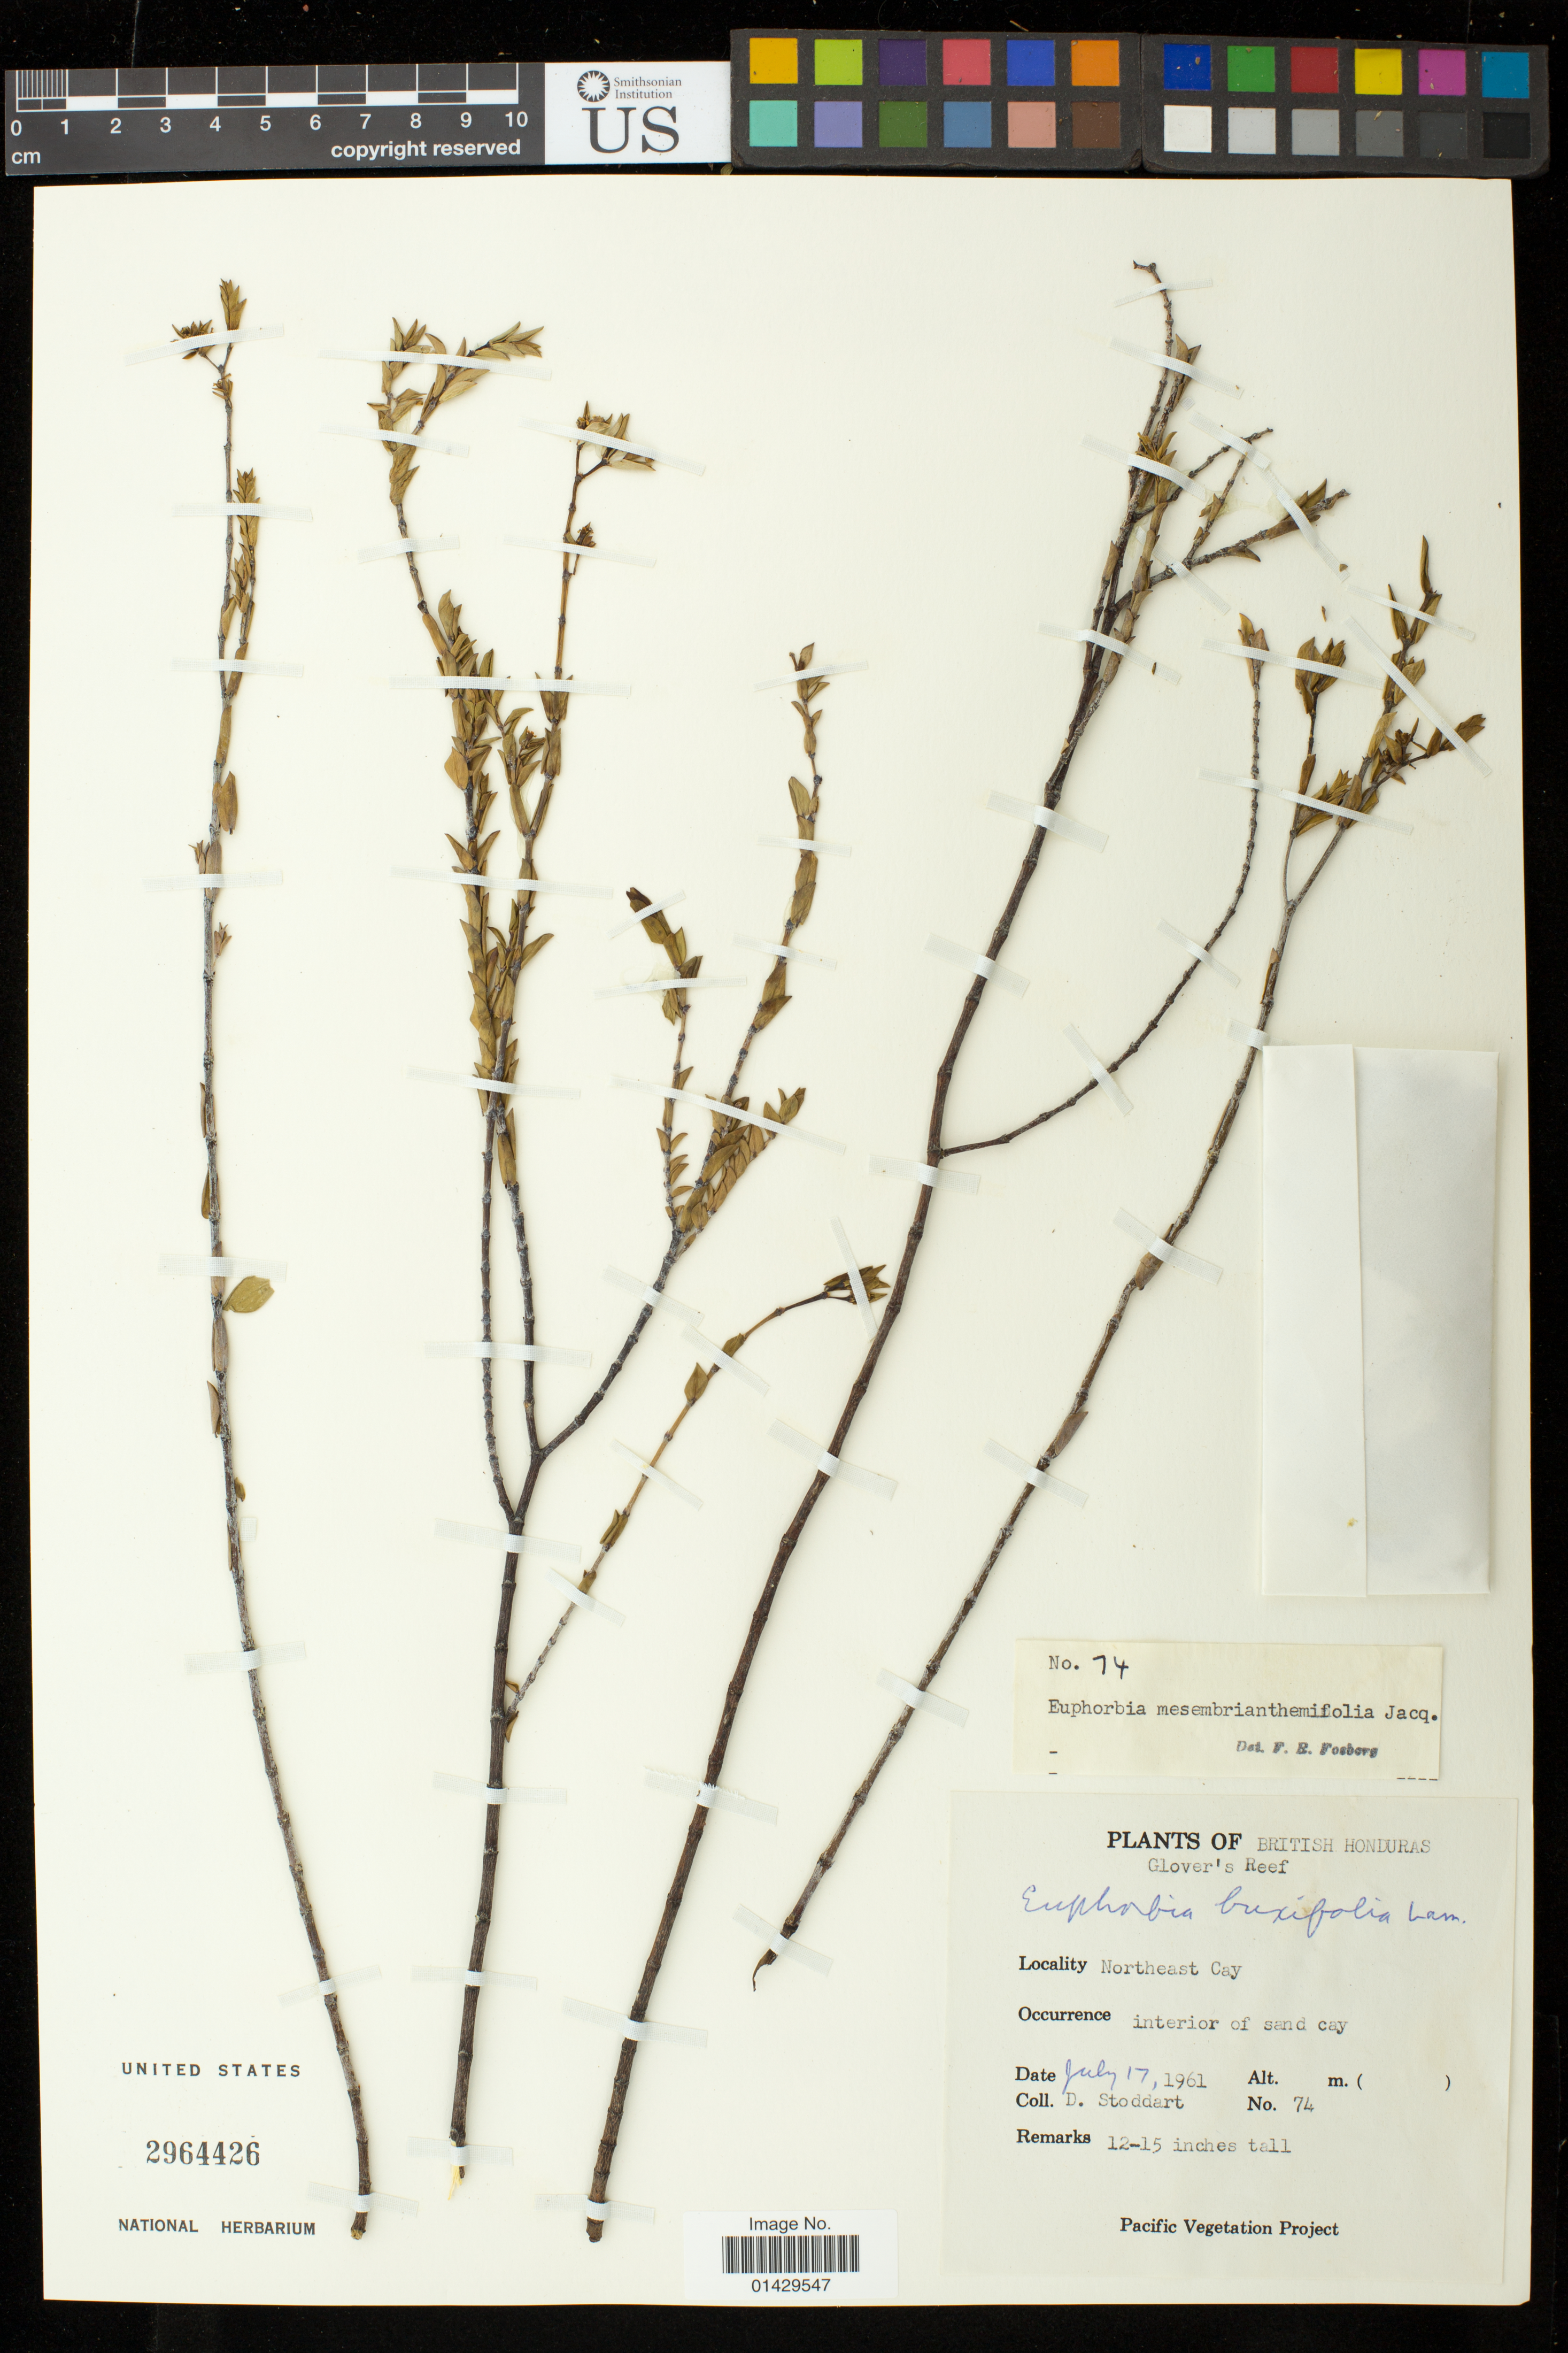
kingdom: Plantae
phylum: Tracheophyta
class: Magnoliopsida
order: Malpighiales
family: Euphorbiaceae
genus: Euphorbia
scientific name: Euphorbia mesembryanthemifolia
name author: Jacq.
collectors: D. Stoddart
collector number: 74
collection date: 1961-07-17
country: Belize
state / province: Belize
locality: Glover's Reef; Northeast Cay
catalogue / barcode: US 2964426